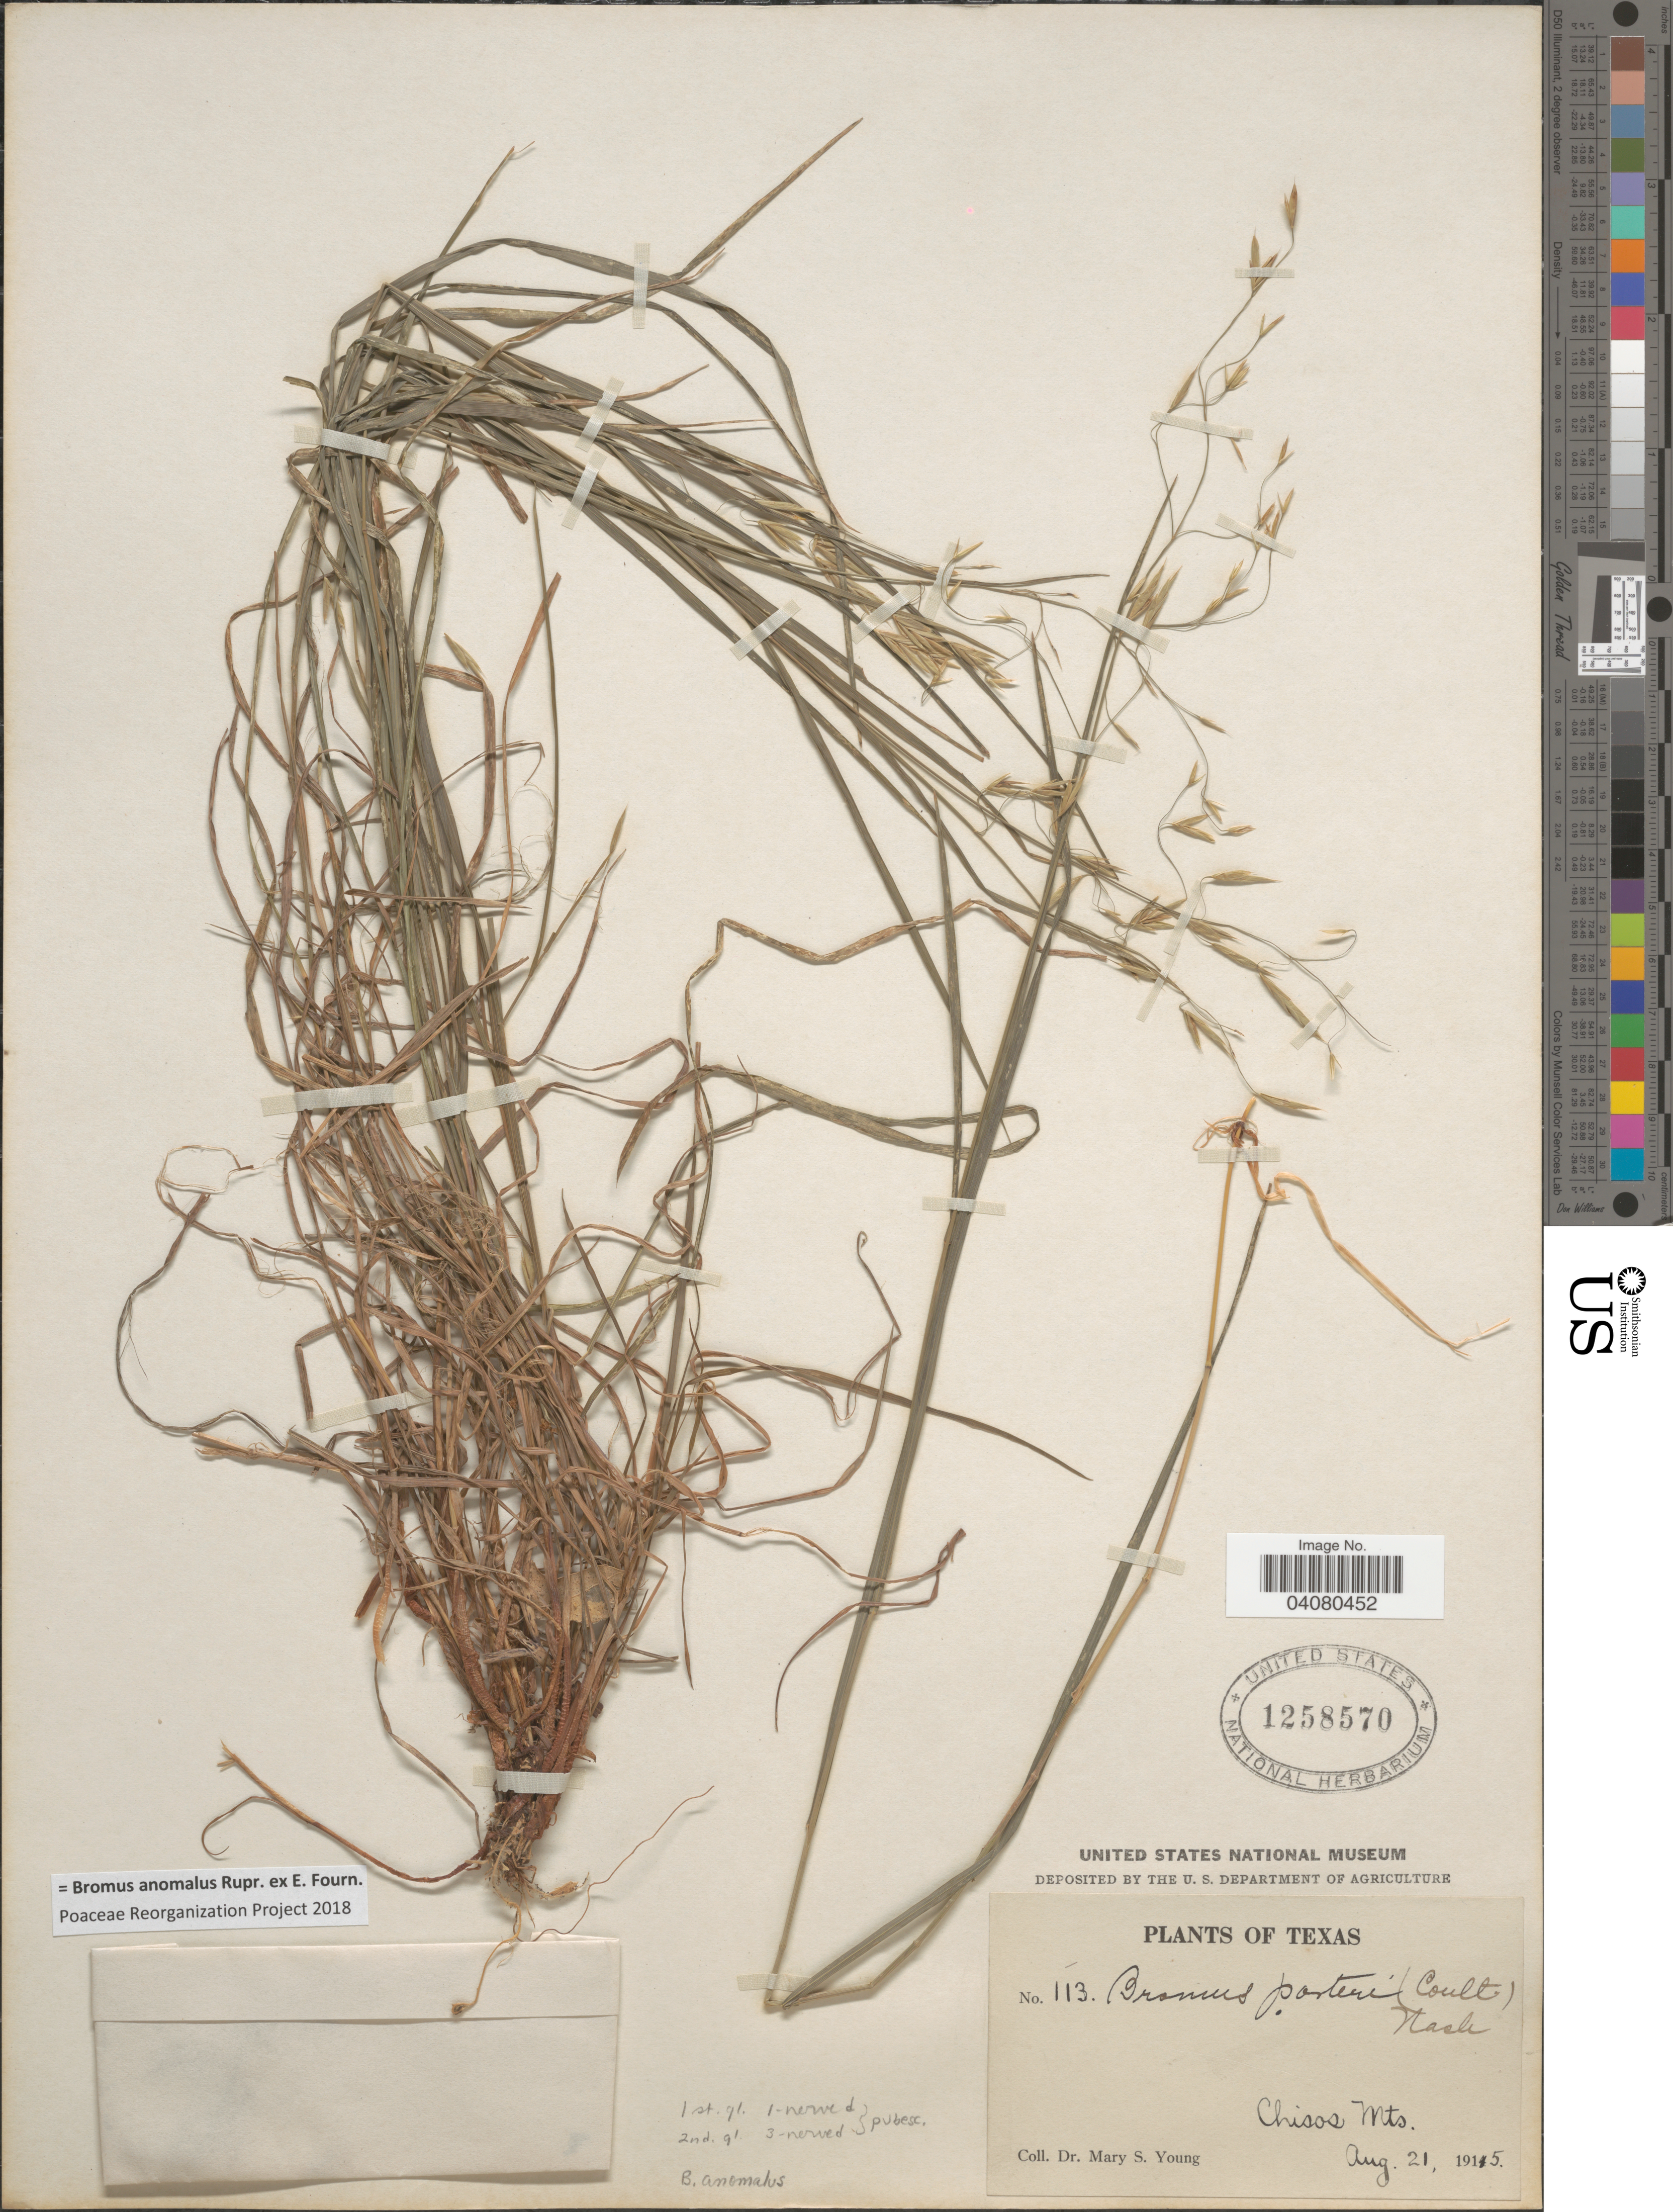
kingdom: Plantae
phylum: Tracheophyta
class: Liliopsida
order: Poales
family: Poaceae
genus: Bromus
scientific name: Bromus anomalus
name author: Rupr. ex E. Fourn.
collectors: M. Young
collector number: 113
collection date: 1915-08-21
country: United States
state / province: Texas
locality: Chisos Mts.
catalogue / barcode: US 1258570